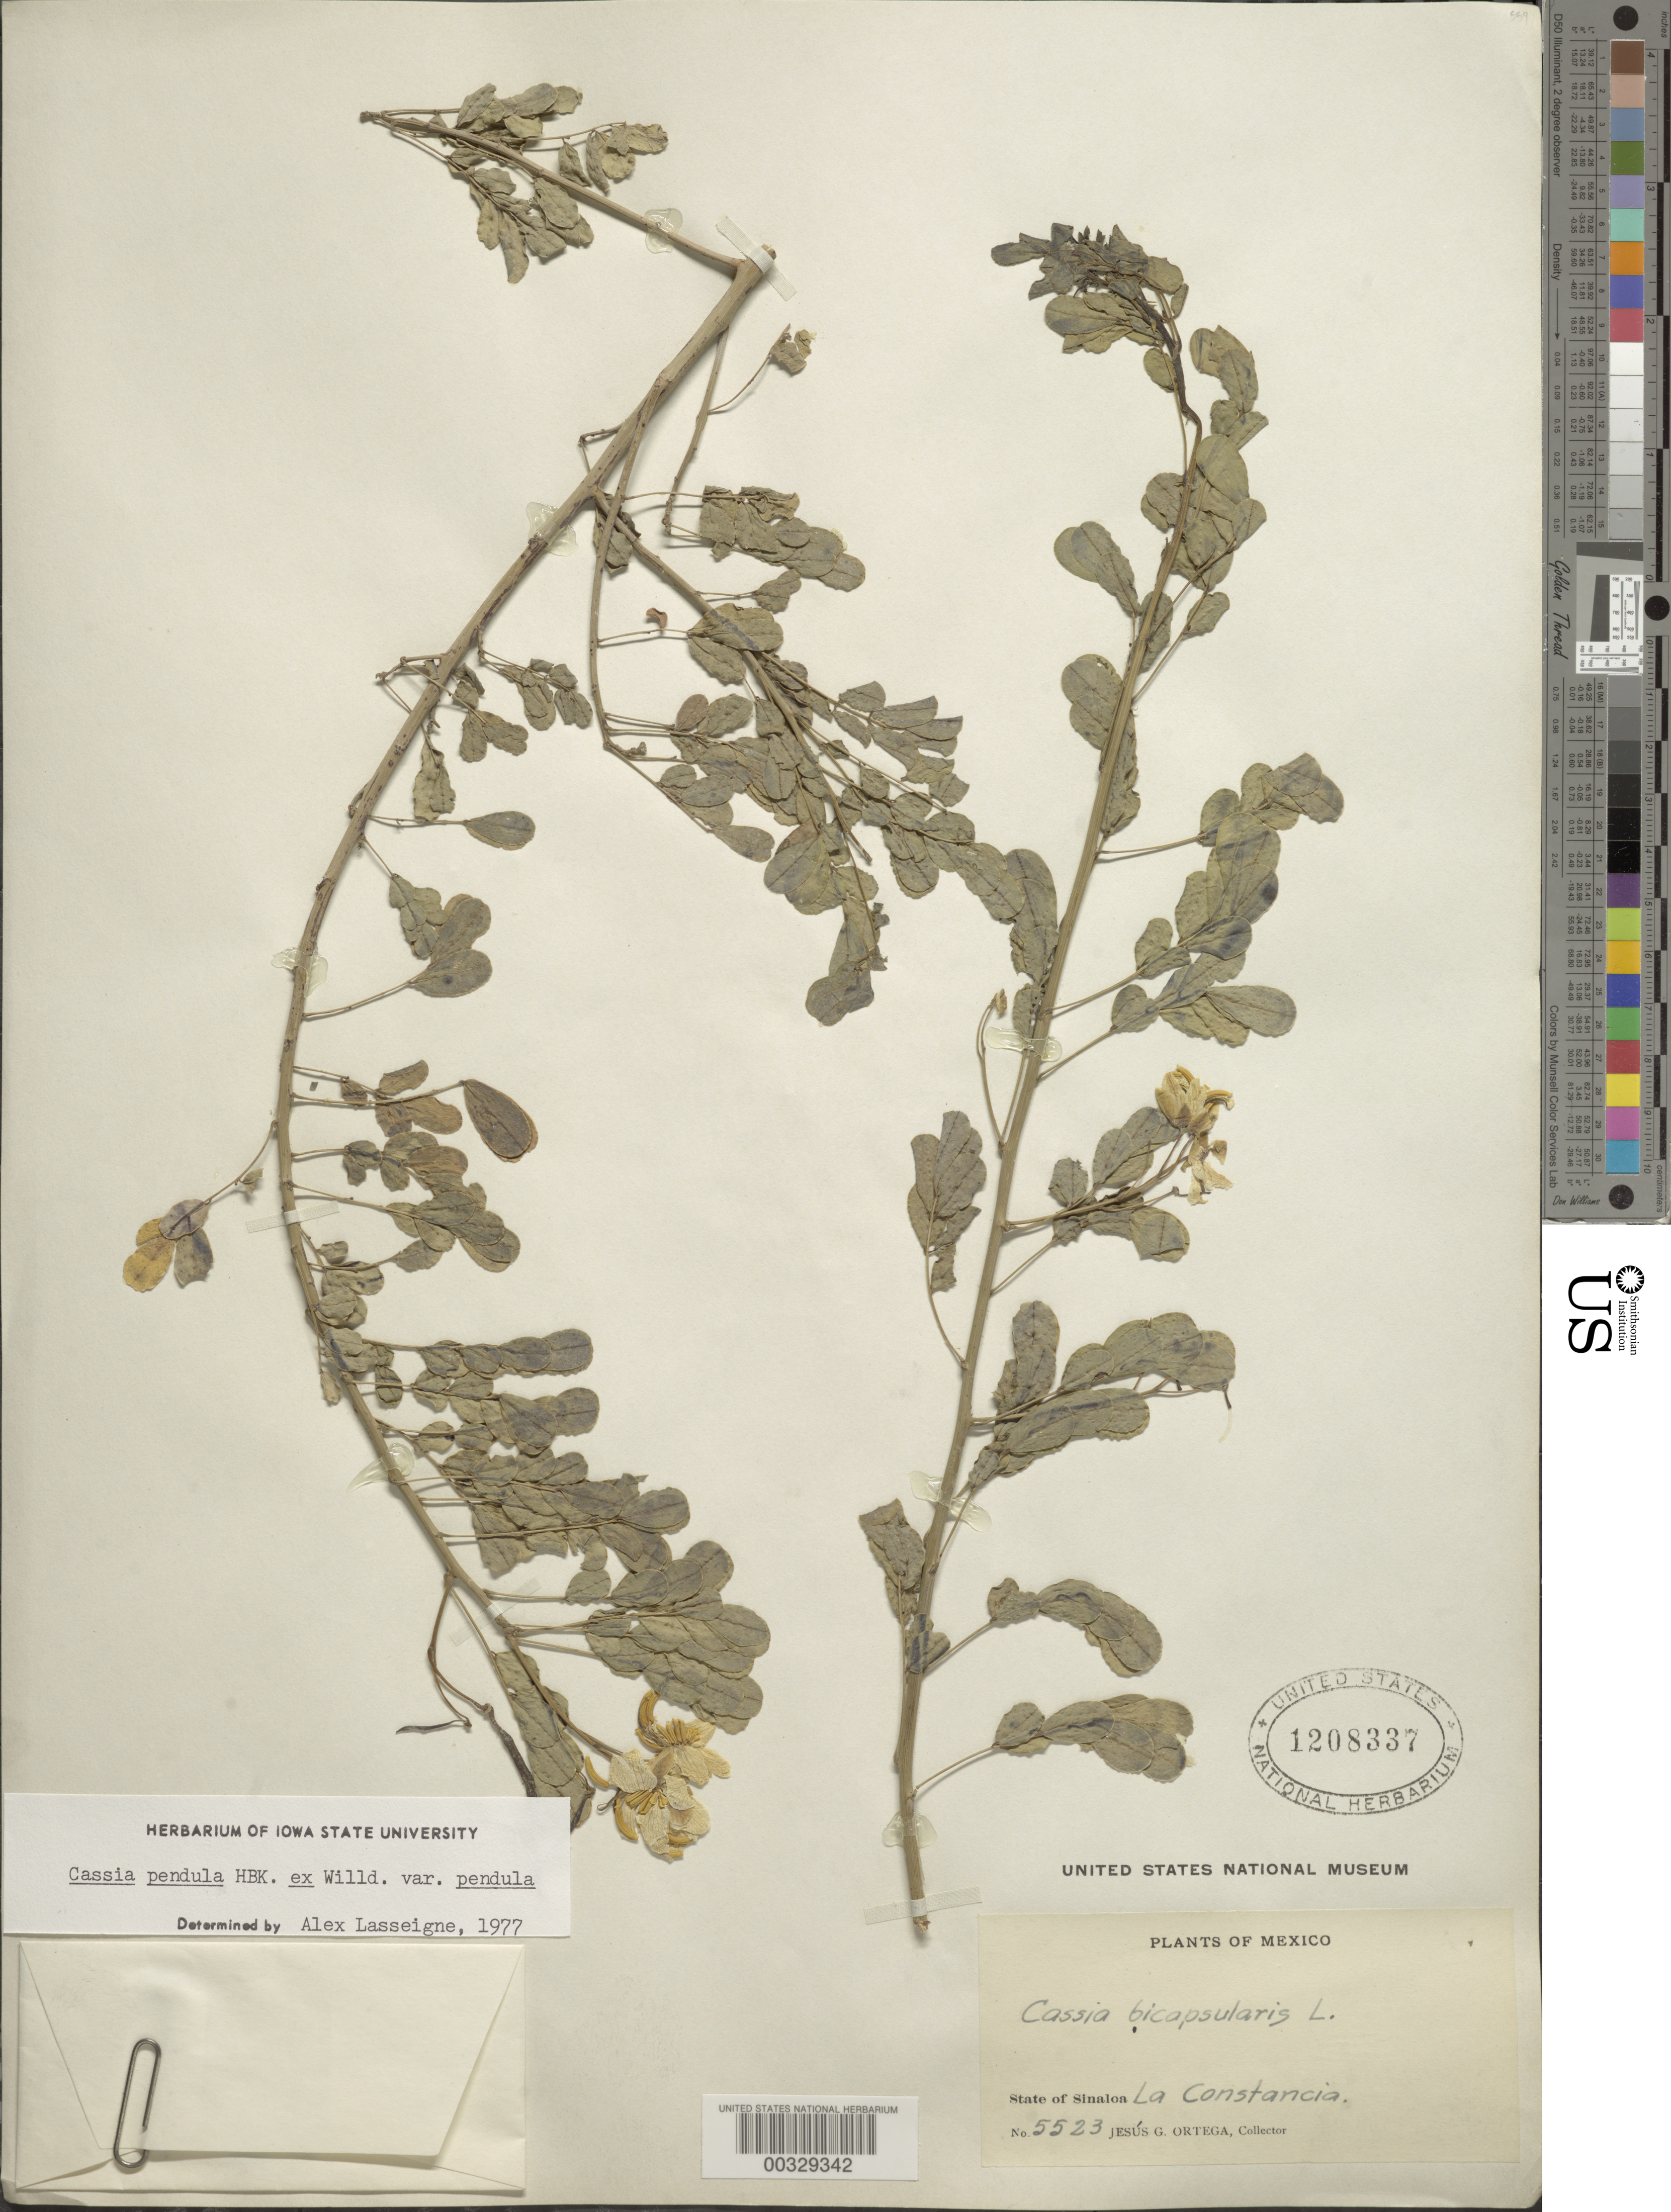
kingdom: Plantae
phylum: Tracheophyta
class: Magnoliopsida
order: Fabales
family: Fabaceae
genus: Senna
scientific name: Senna pendula var. pendula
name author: (Humb. & Bonpl. ex Willd.) H.S. Irwin & Barneby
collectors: J. Ortega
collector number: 5523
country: Mexico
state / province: Sinaloa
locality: La constancia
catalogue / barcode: US 1208337